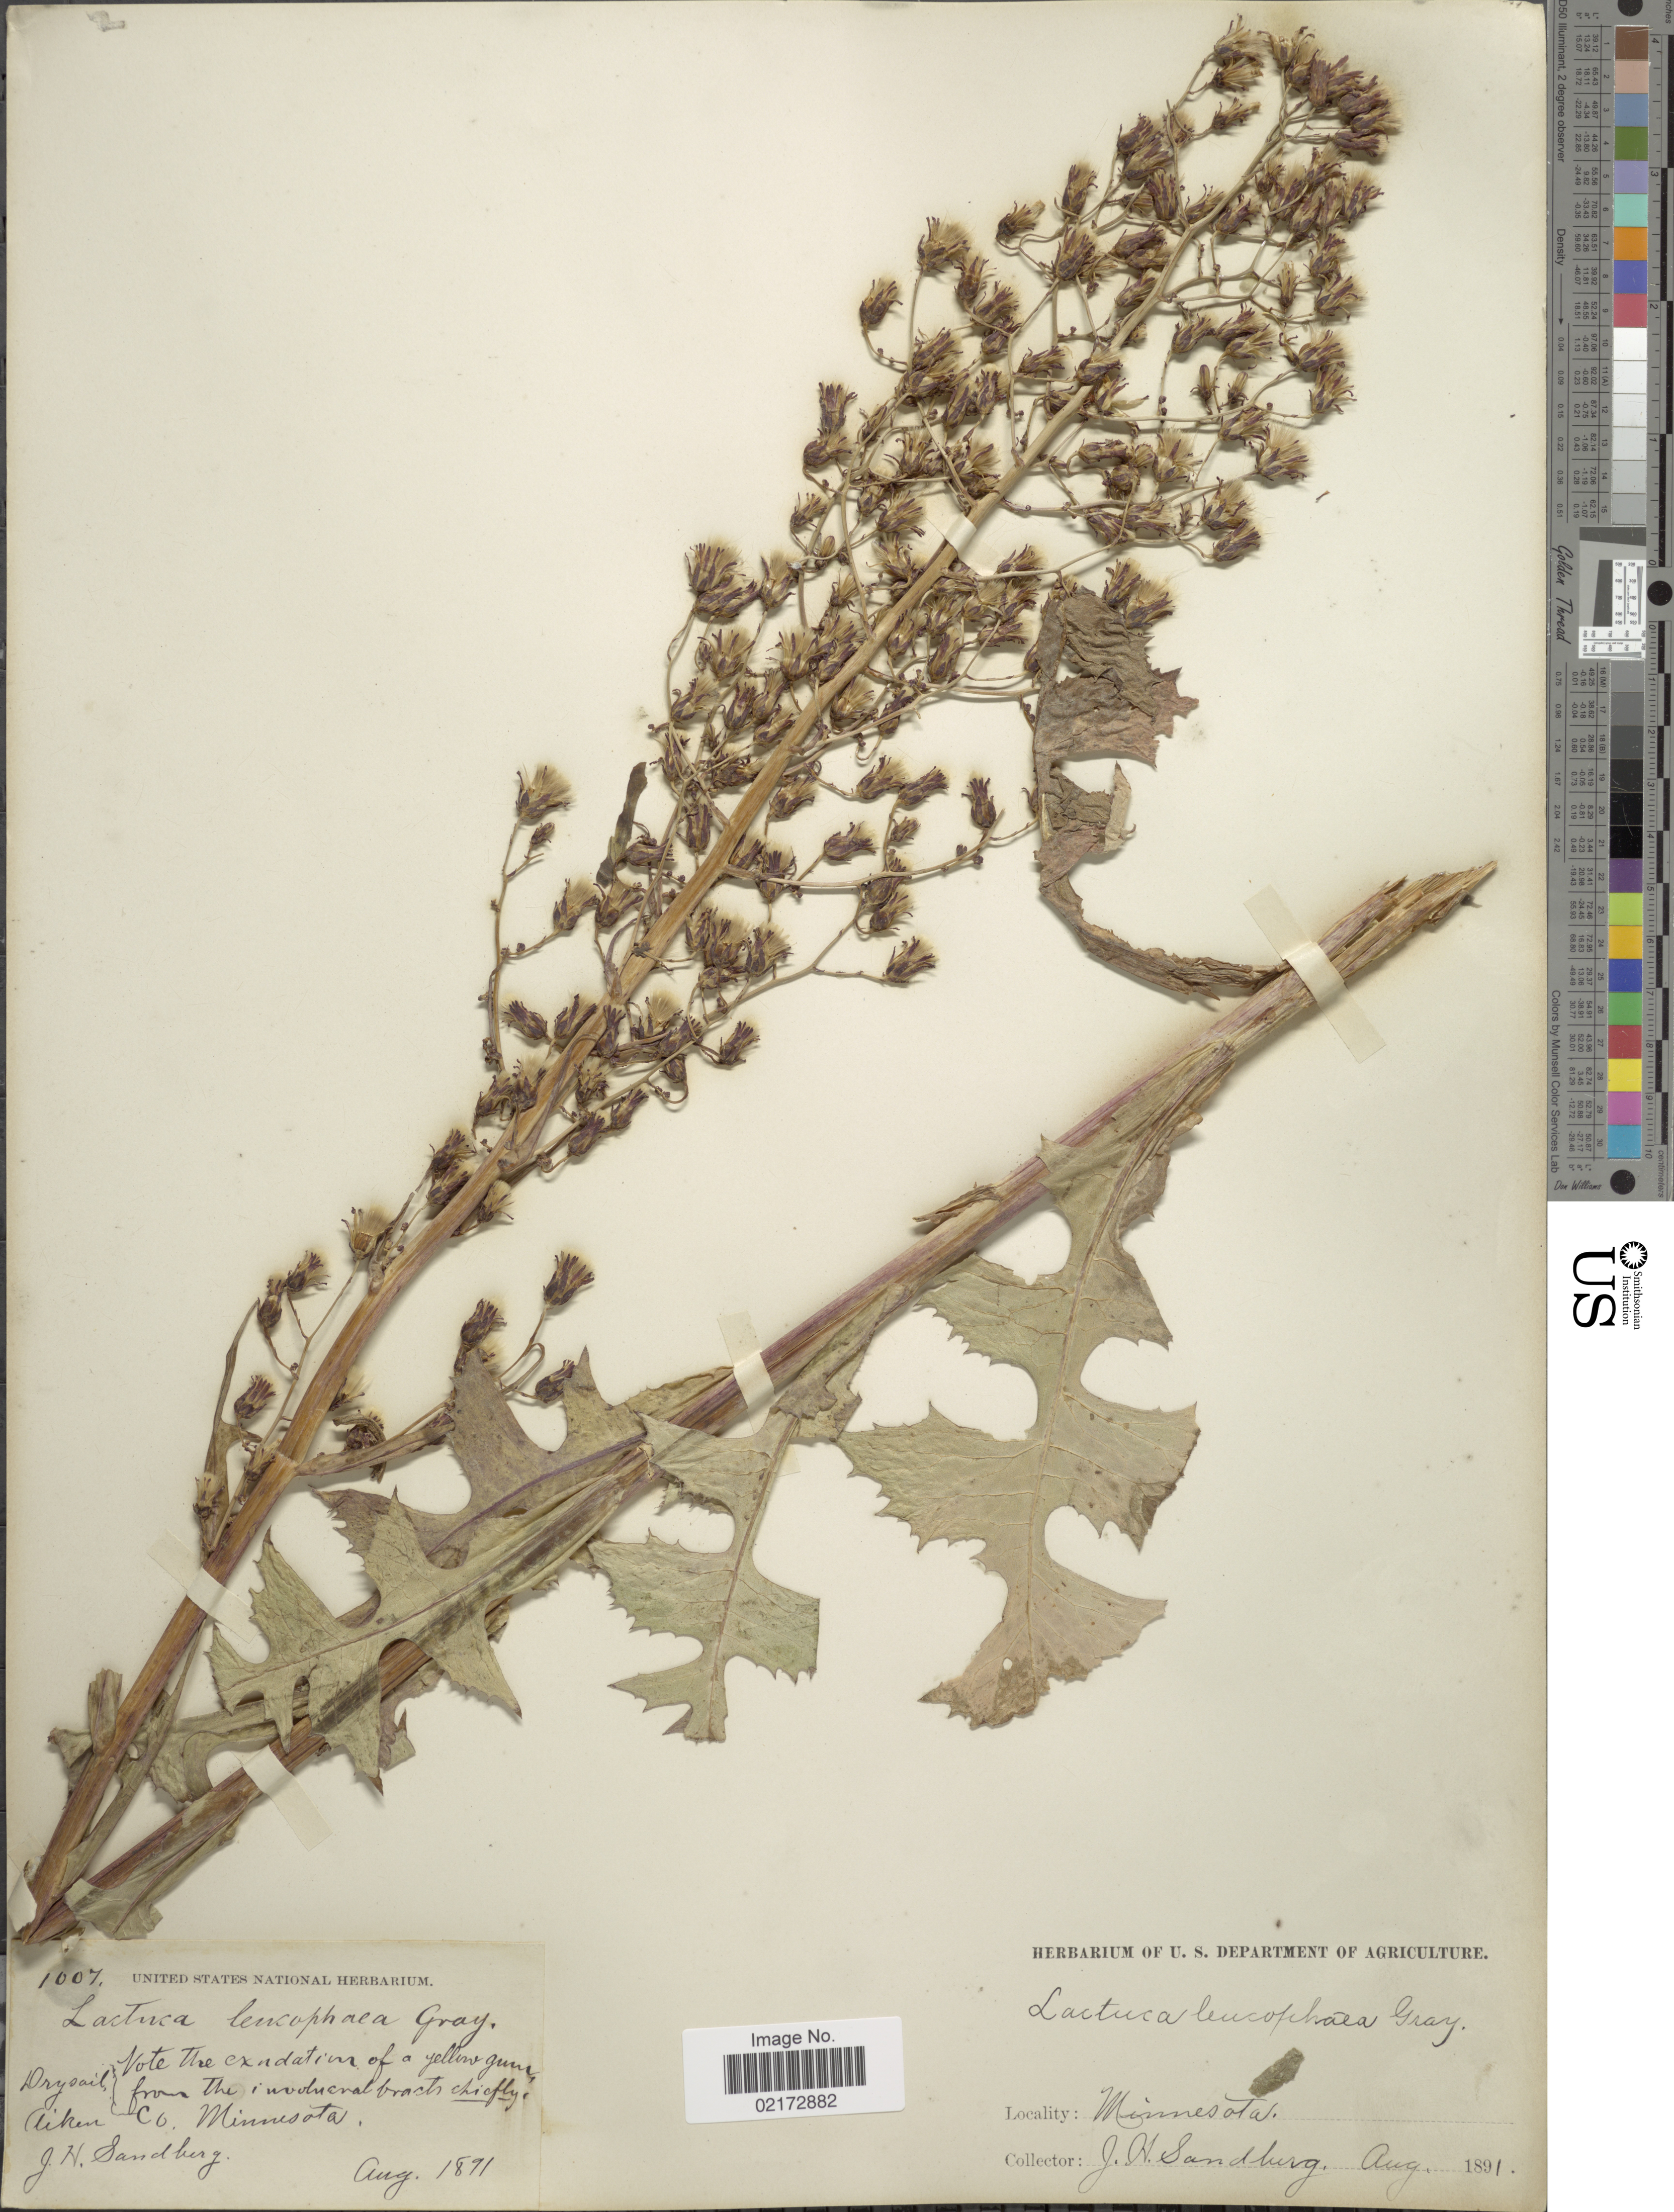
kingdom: Plantae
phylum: Tracheophyta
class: Magnoliopsida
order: Asterales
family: Asteraceae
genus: Lactuca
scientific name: Lactuca biennis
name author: (Moench) Fernald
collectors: J. H. Sandberg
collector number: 1007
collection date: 1891-08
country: United States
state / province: Minnesota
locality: Aiken Co.